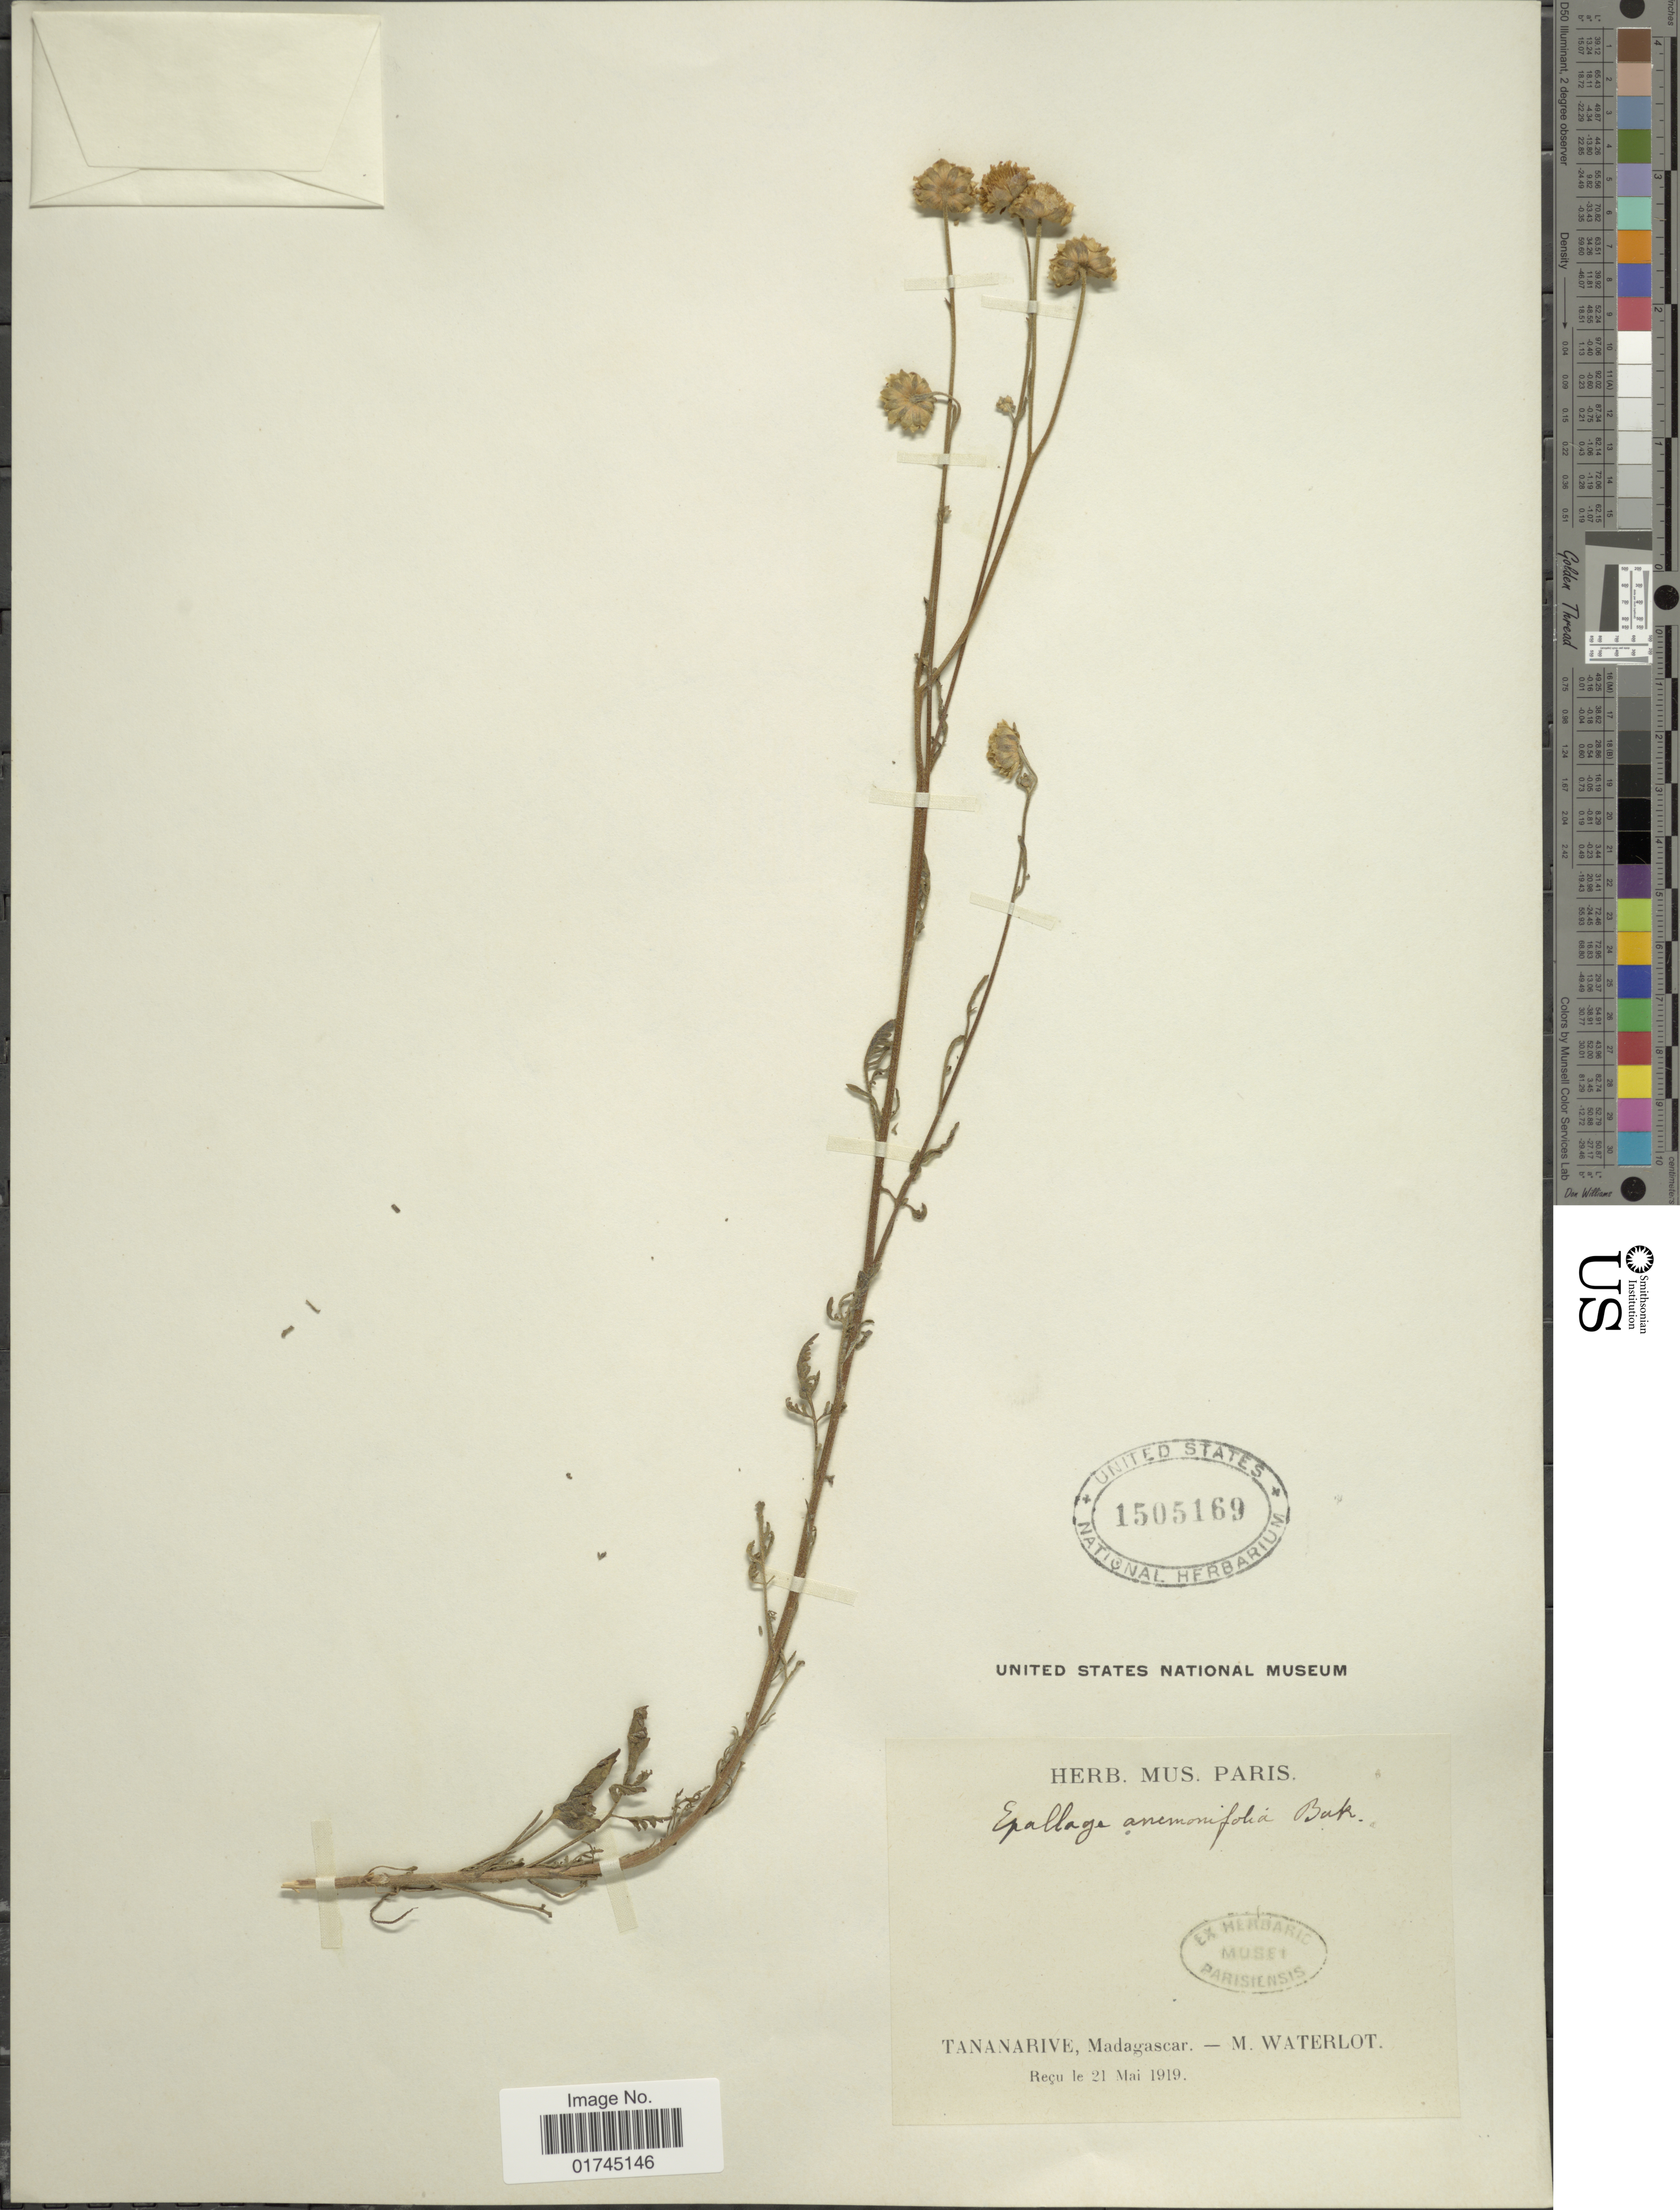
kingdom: Plantae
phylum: Tracheophyta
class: Magnoliopsida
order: Asterales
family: Asteraceae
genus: Anisopappus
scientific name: Anisopappus anemonifolius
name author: (DC.) G. Taylor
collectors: M. Waterlot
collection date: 1919-05-21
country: Madagascar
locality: Tananarive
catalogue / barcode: US 1505169